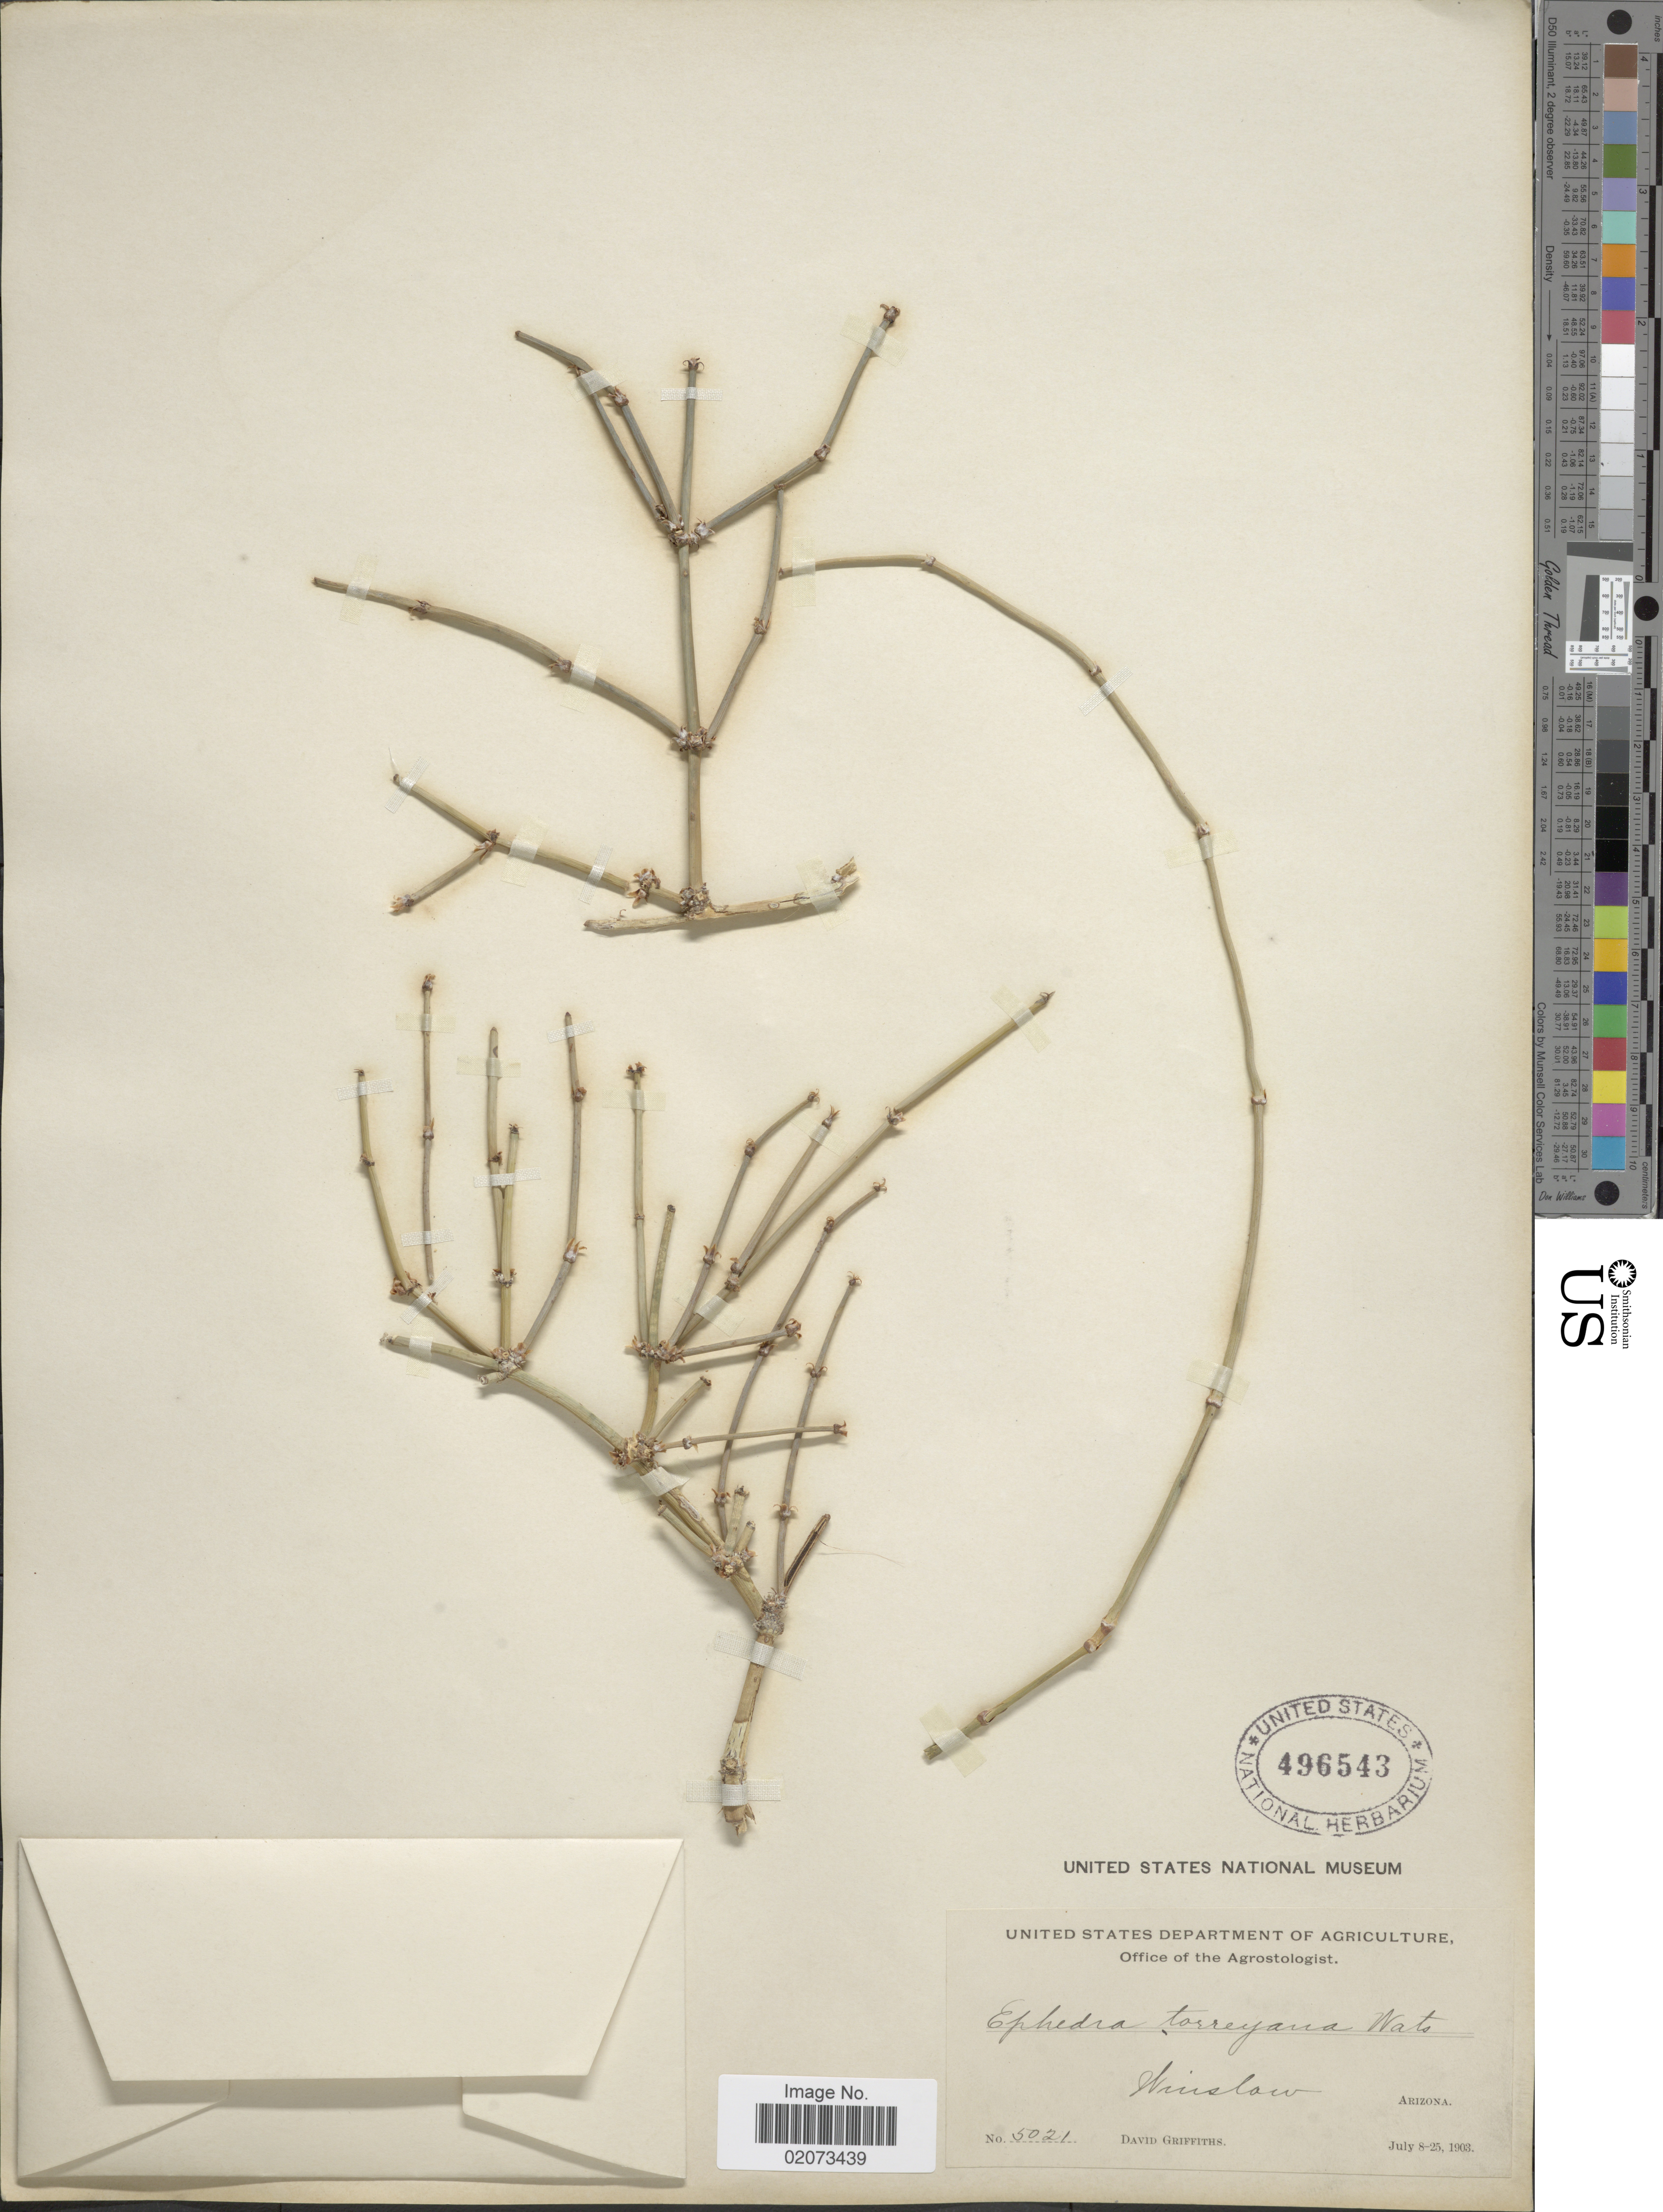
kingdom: Plantae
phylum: Tracheophyta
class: Gnetopsida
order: Ephedrales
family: Ephedraceae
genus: Ephedra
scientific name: Ephedra torreyana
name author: S. Watson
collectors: D. Griffiths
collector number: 5021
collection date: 1903-07-08/1903-07-25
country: United States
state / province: Arizona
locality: Minslow, Arizona.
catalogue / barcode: US 496543